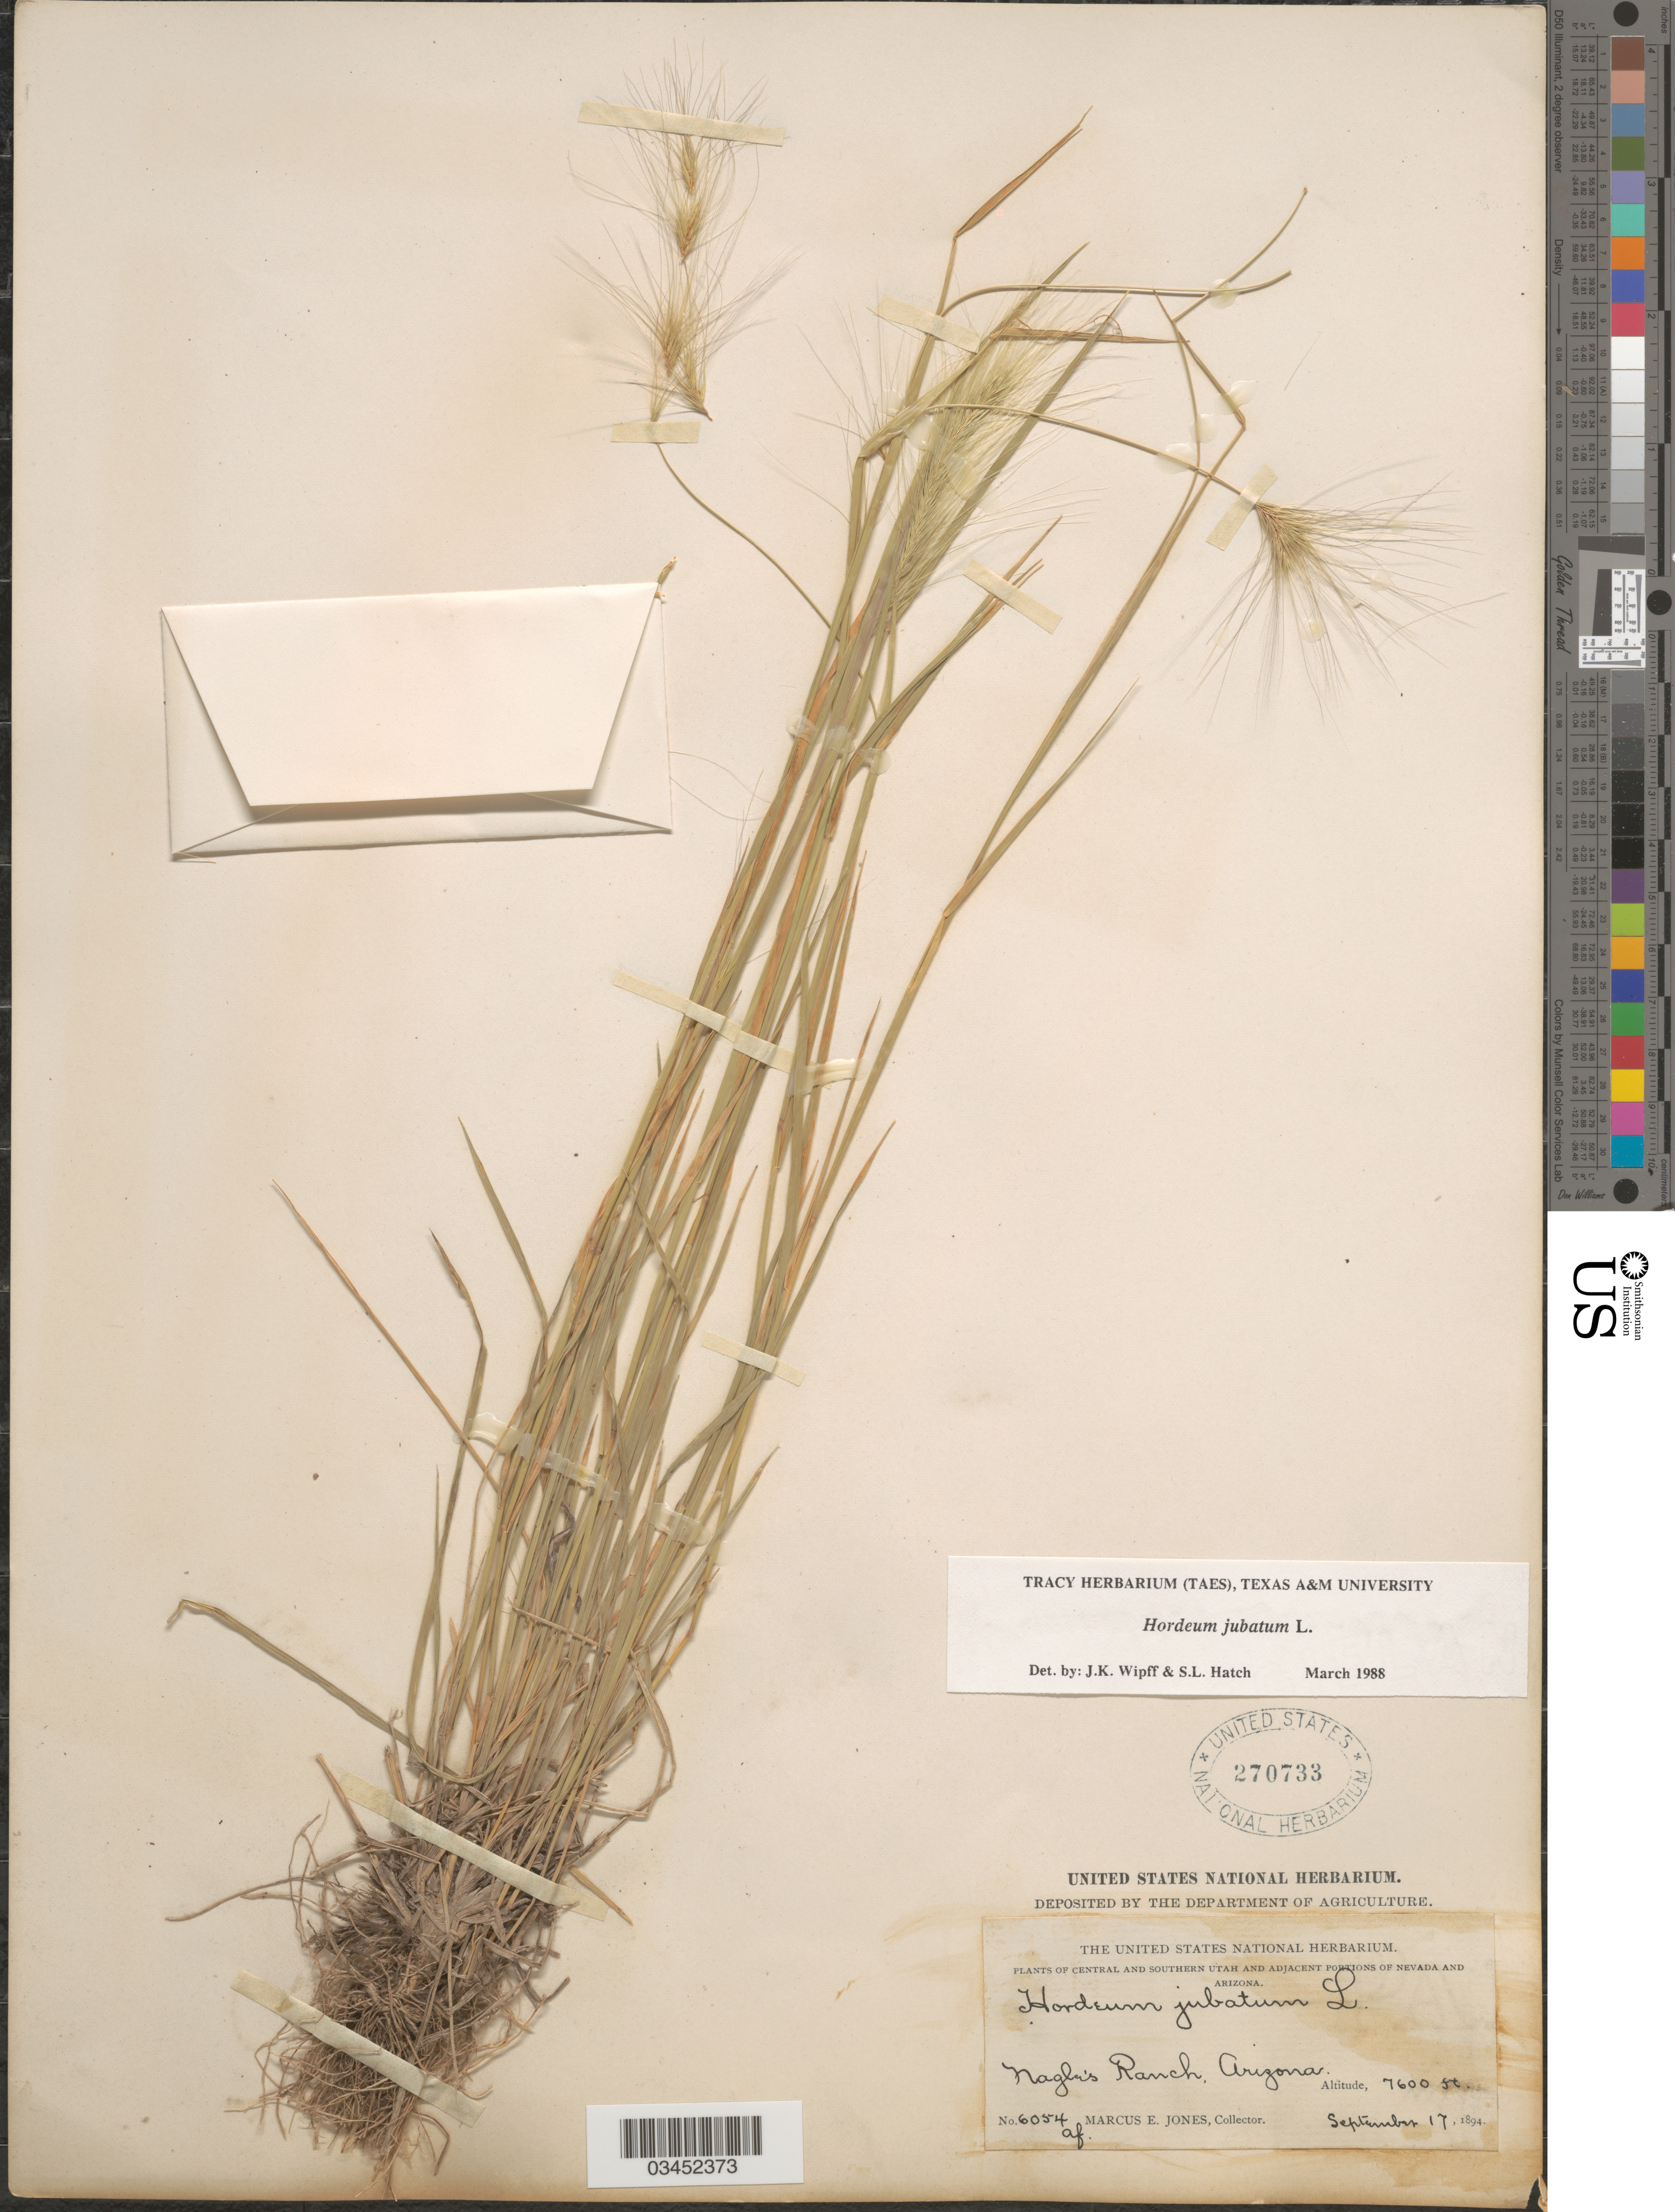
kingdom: Plantae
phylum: Tracheophyta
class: Liliopsida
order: Poales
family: Poaceae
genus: Hordeum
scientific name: Hordeum jubatum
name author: L.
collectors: M. E. Jones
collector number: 6054af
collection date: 1894-09-17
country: United States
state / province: Arizona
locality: Nagle's Ranch.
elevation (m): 2316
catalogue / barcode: US 270733